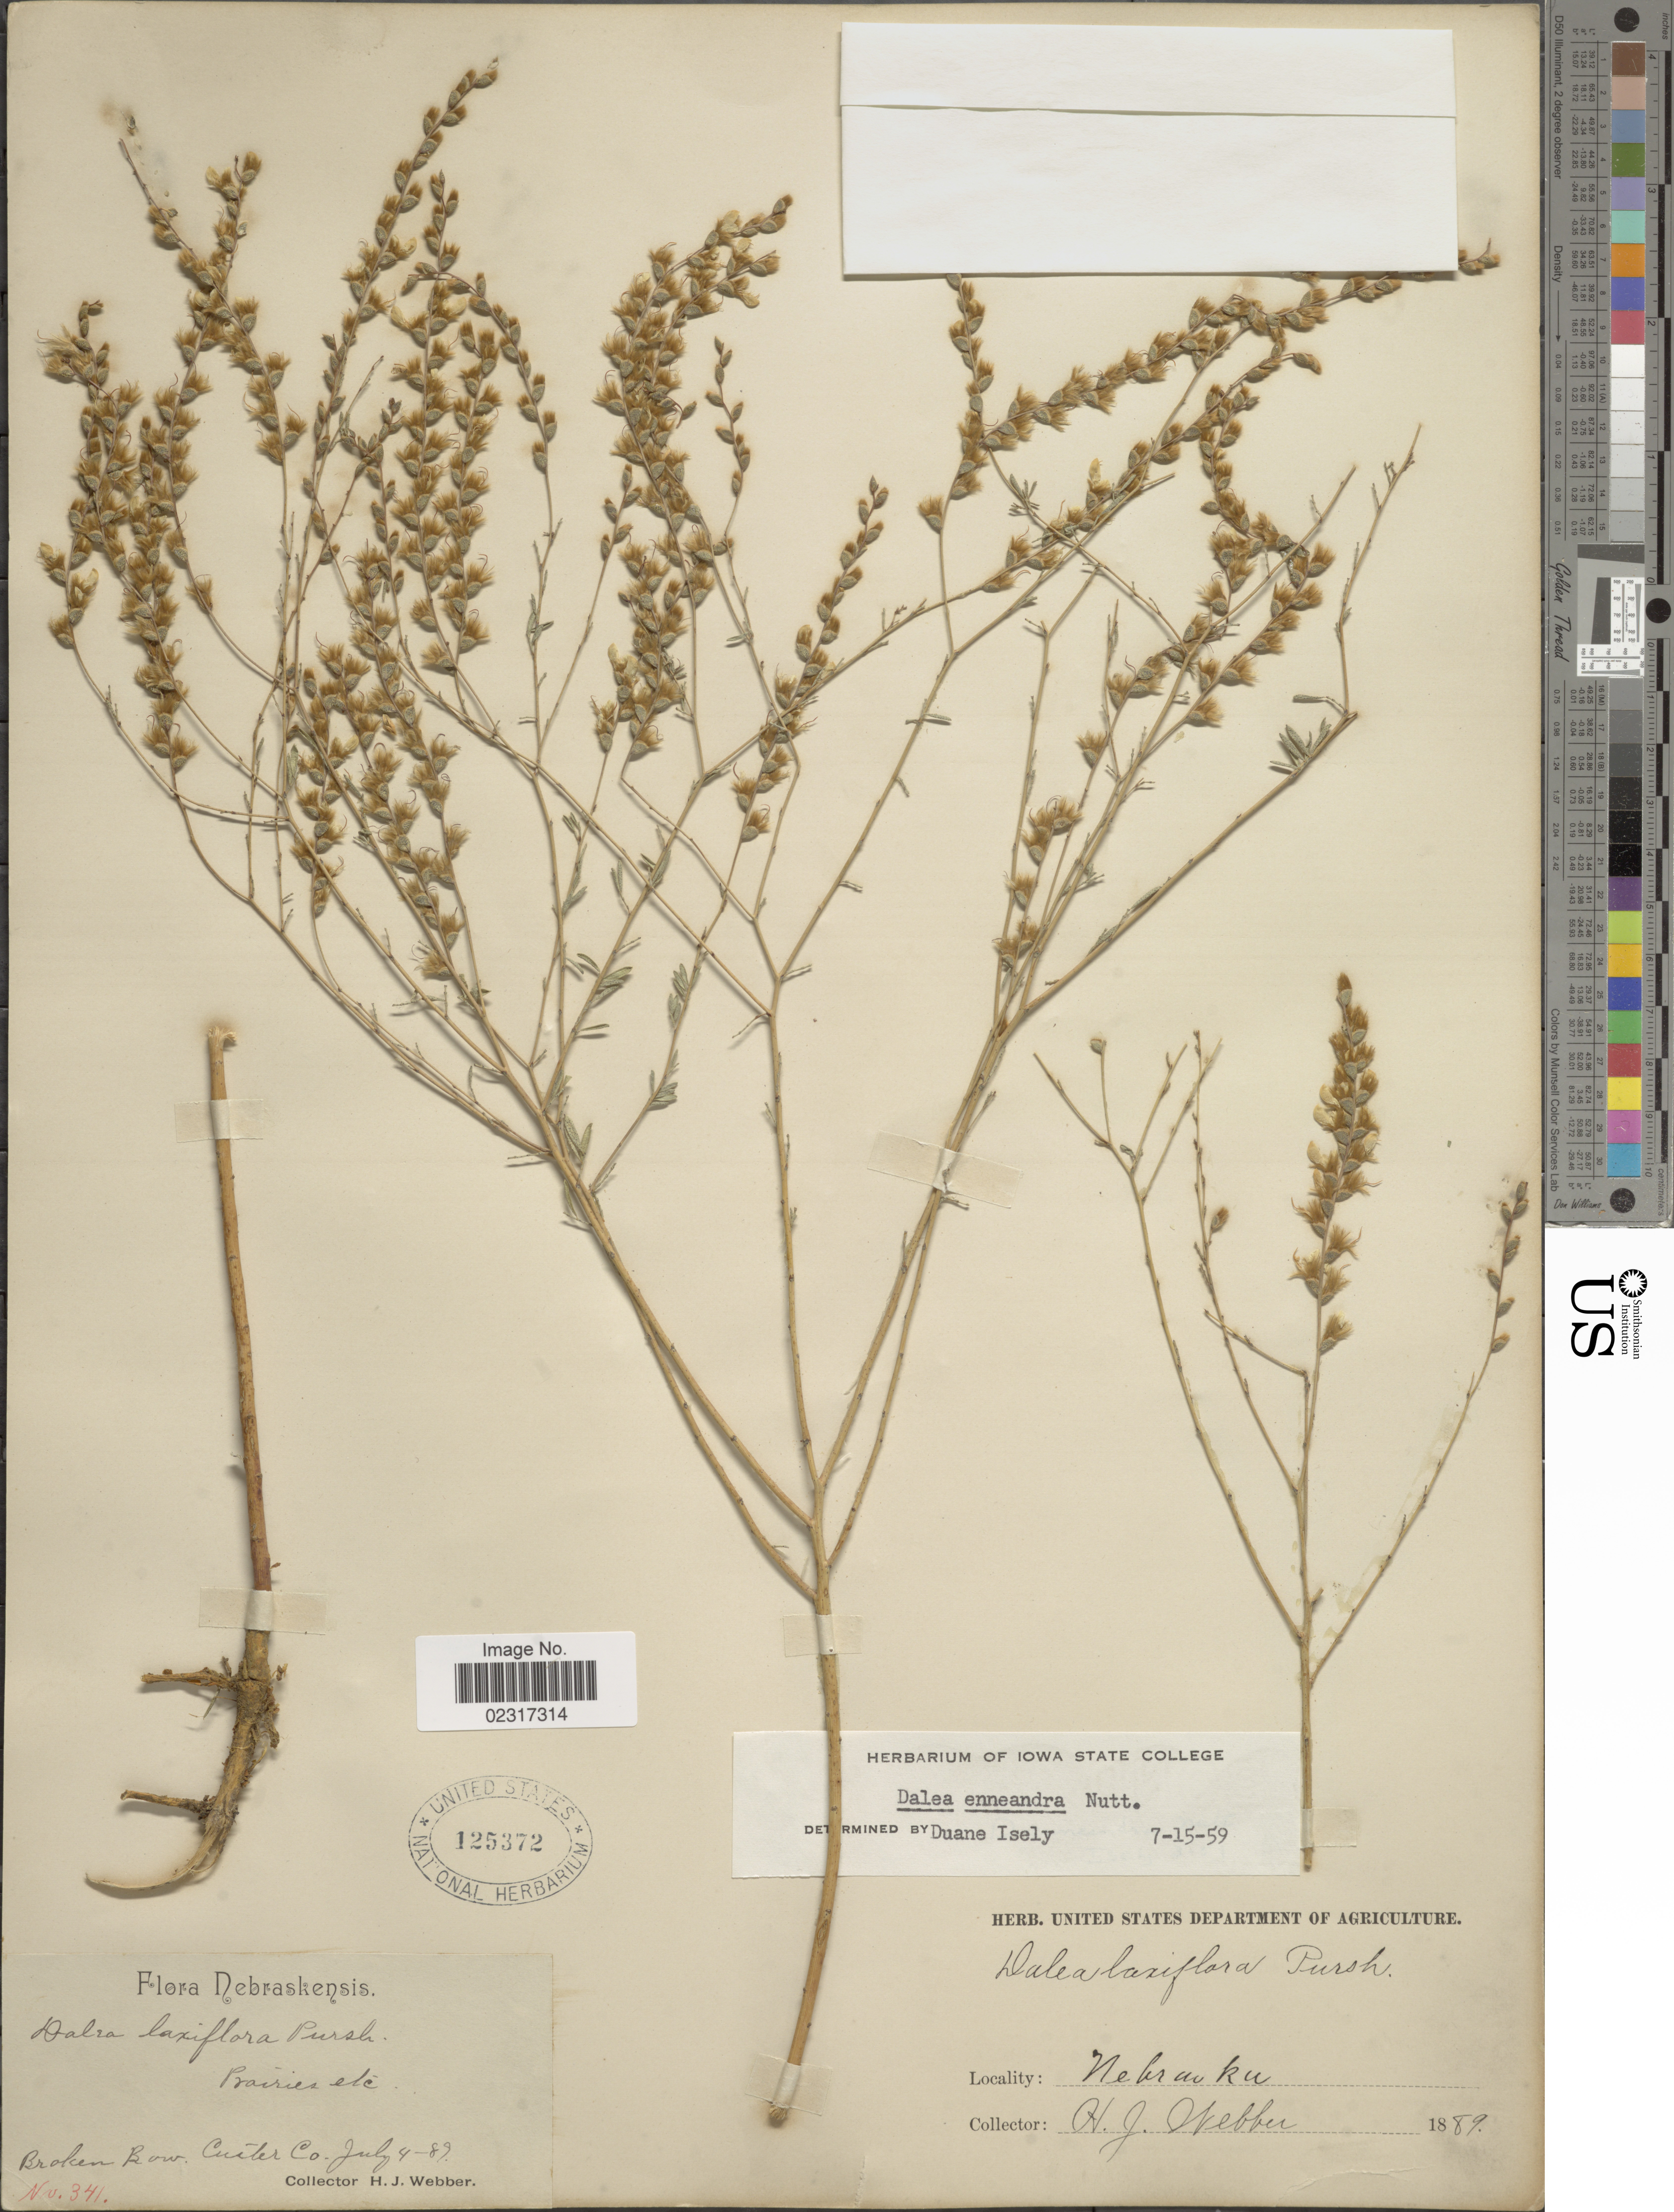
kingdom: Plantae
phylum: Tracheophyta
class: Magnoliopsida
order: Fabales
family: Fabaceae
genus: Dalea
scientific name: Dalea enneandra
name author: Nutt.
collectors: H. Webber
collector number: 341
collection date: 1889-07-04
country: United States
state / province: Nebraska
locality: Broken Bow, Cuiter Co.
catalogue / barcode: US 125372